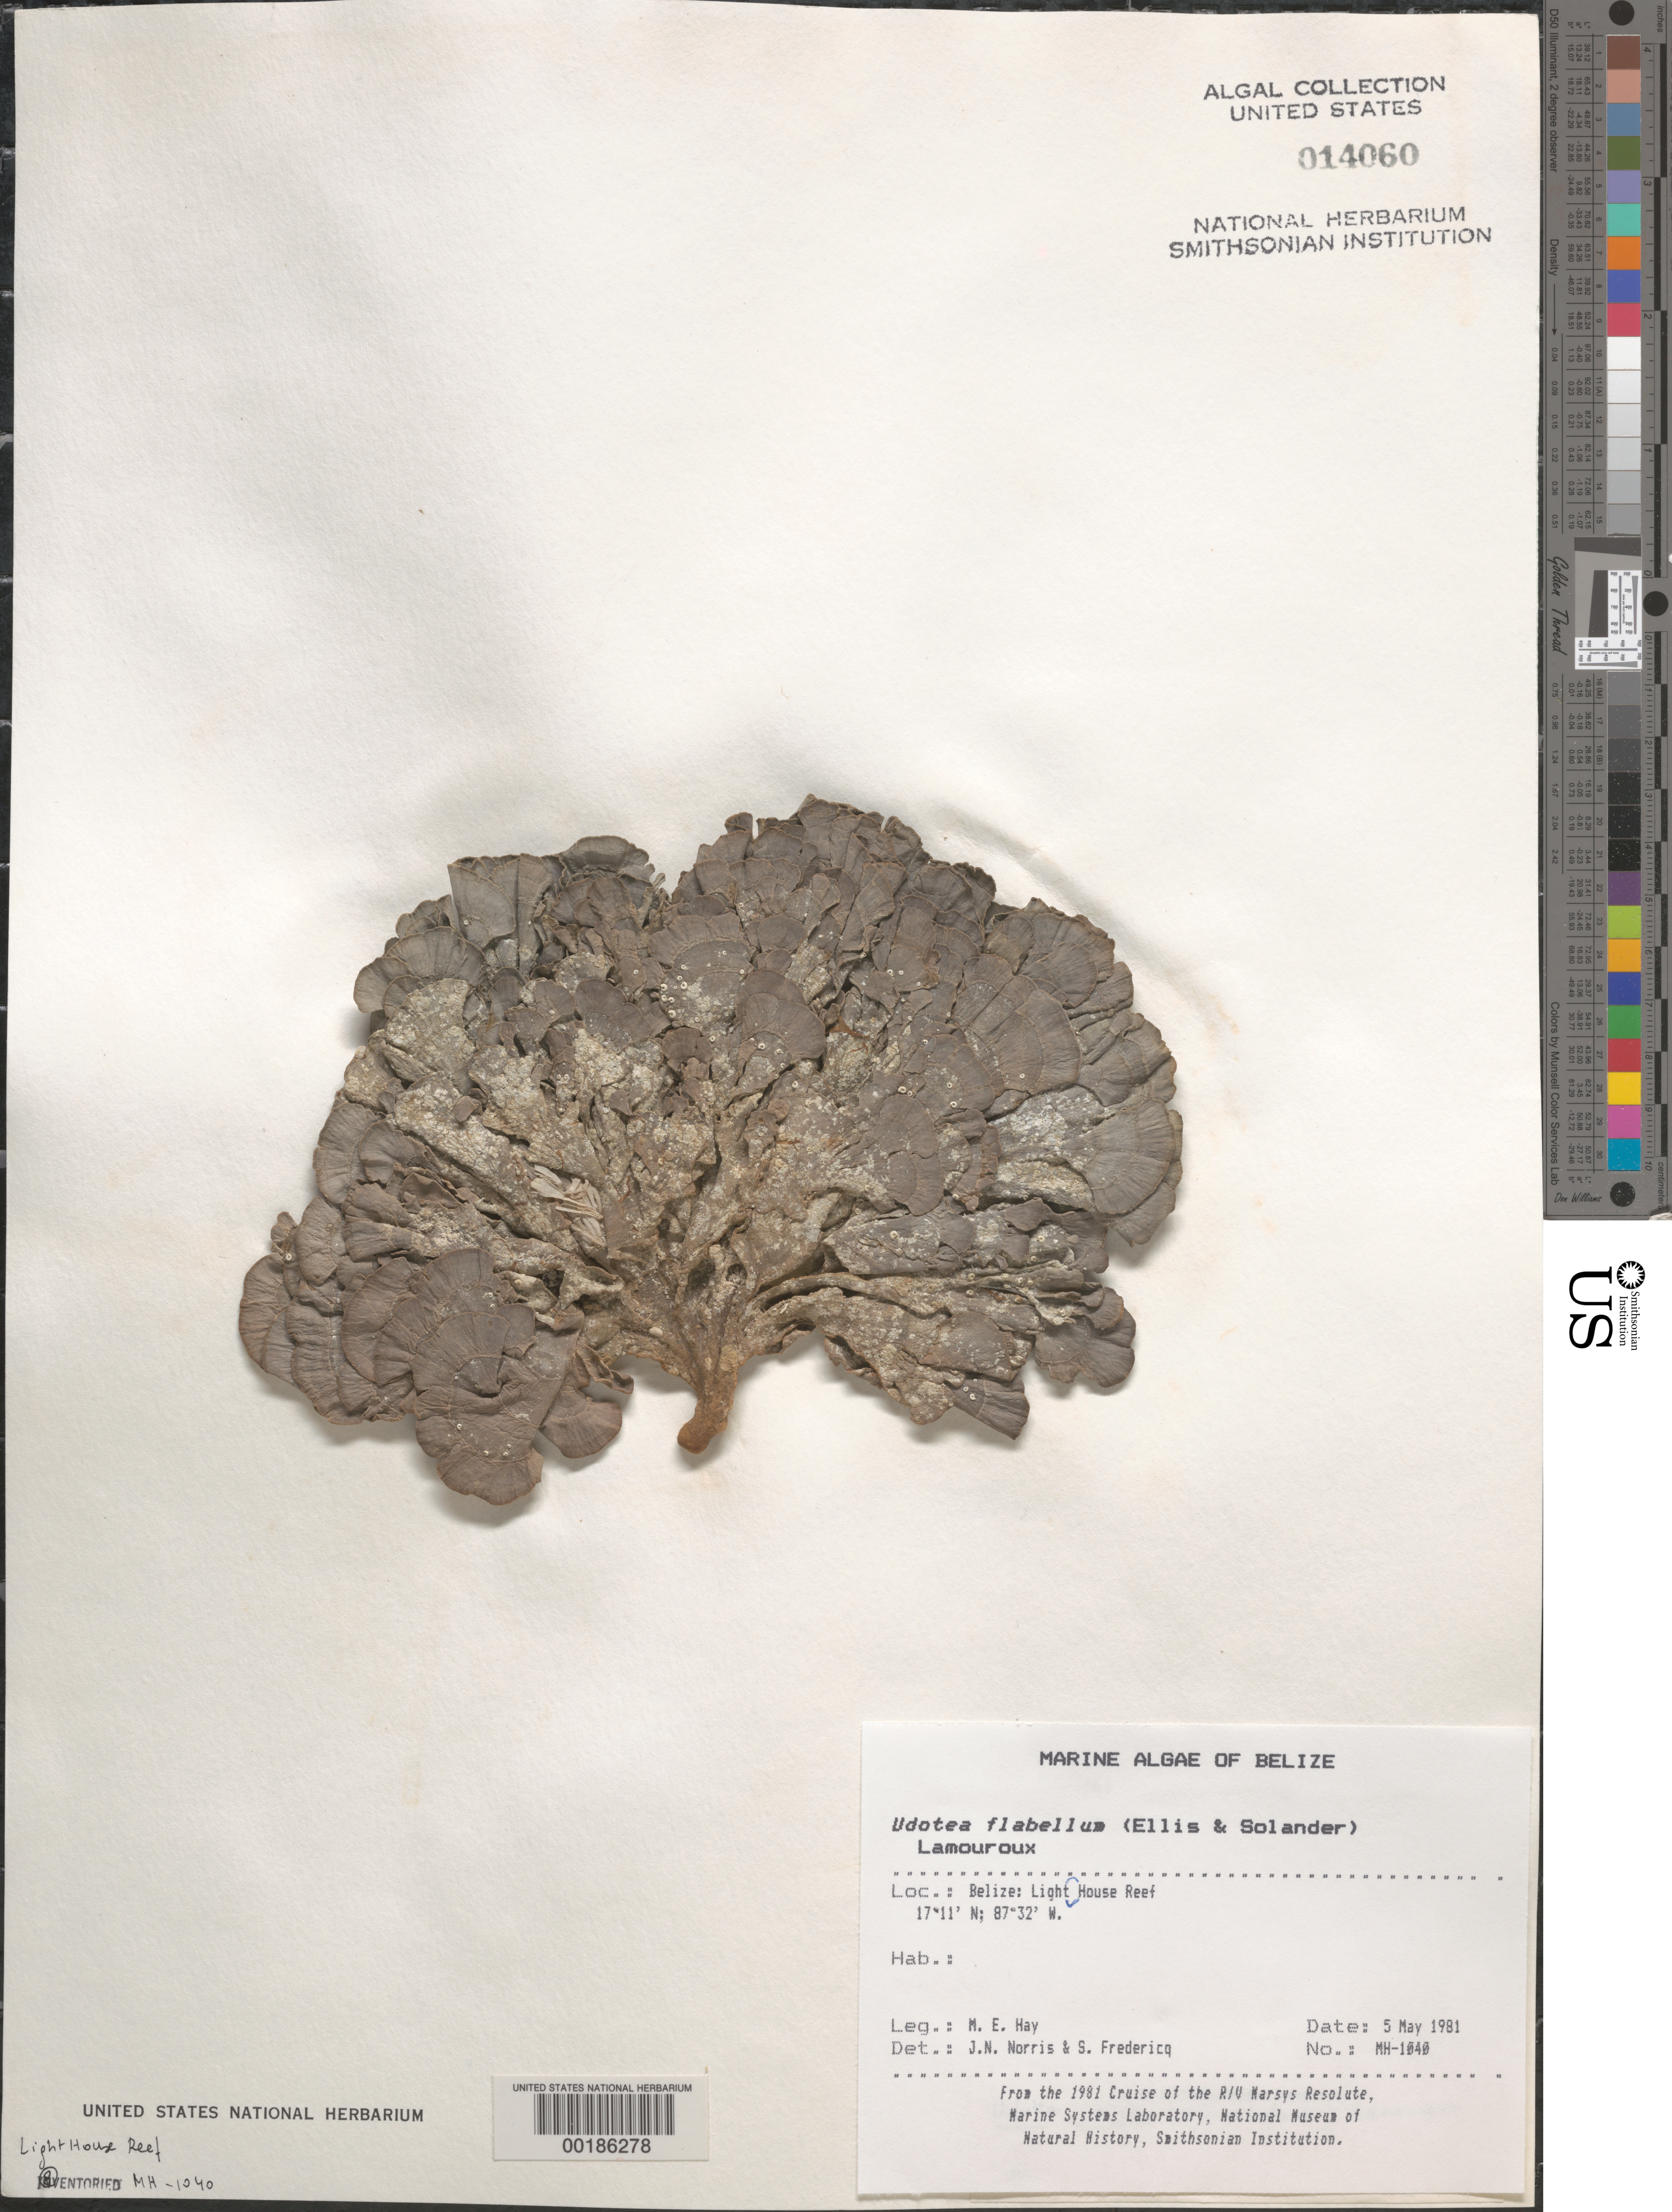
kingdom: Plantae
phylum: Chlorophyta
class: Ulvophyceae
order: Bryopsidales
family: Udoteaceae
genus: Udotea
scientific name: Udotea flabellum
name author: (J. Ellis & Sol.) M. Howe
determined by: Norris, J. N.; Fredericq, S.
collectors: M. E. Hay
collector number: MEH-1040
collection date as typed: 05 May 1981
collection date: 1981-05-05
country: Belize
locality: Lighthouse reef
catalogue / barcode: US 14060